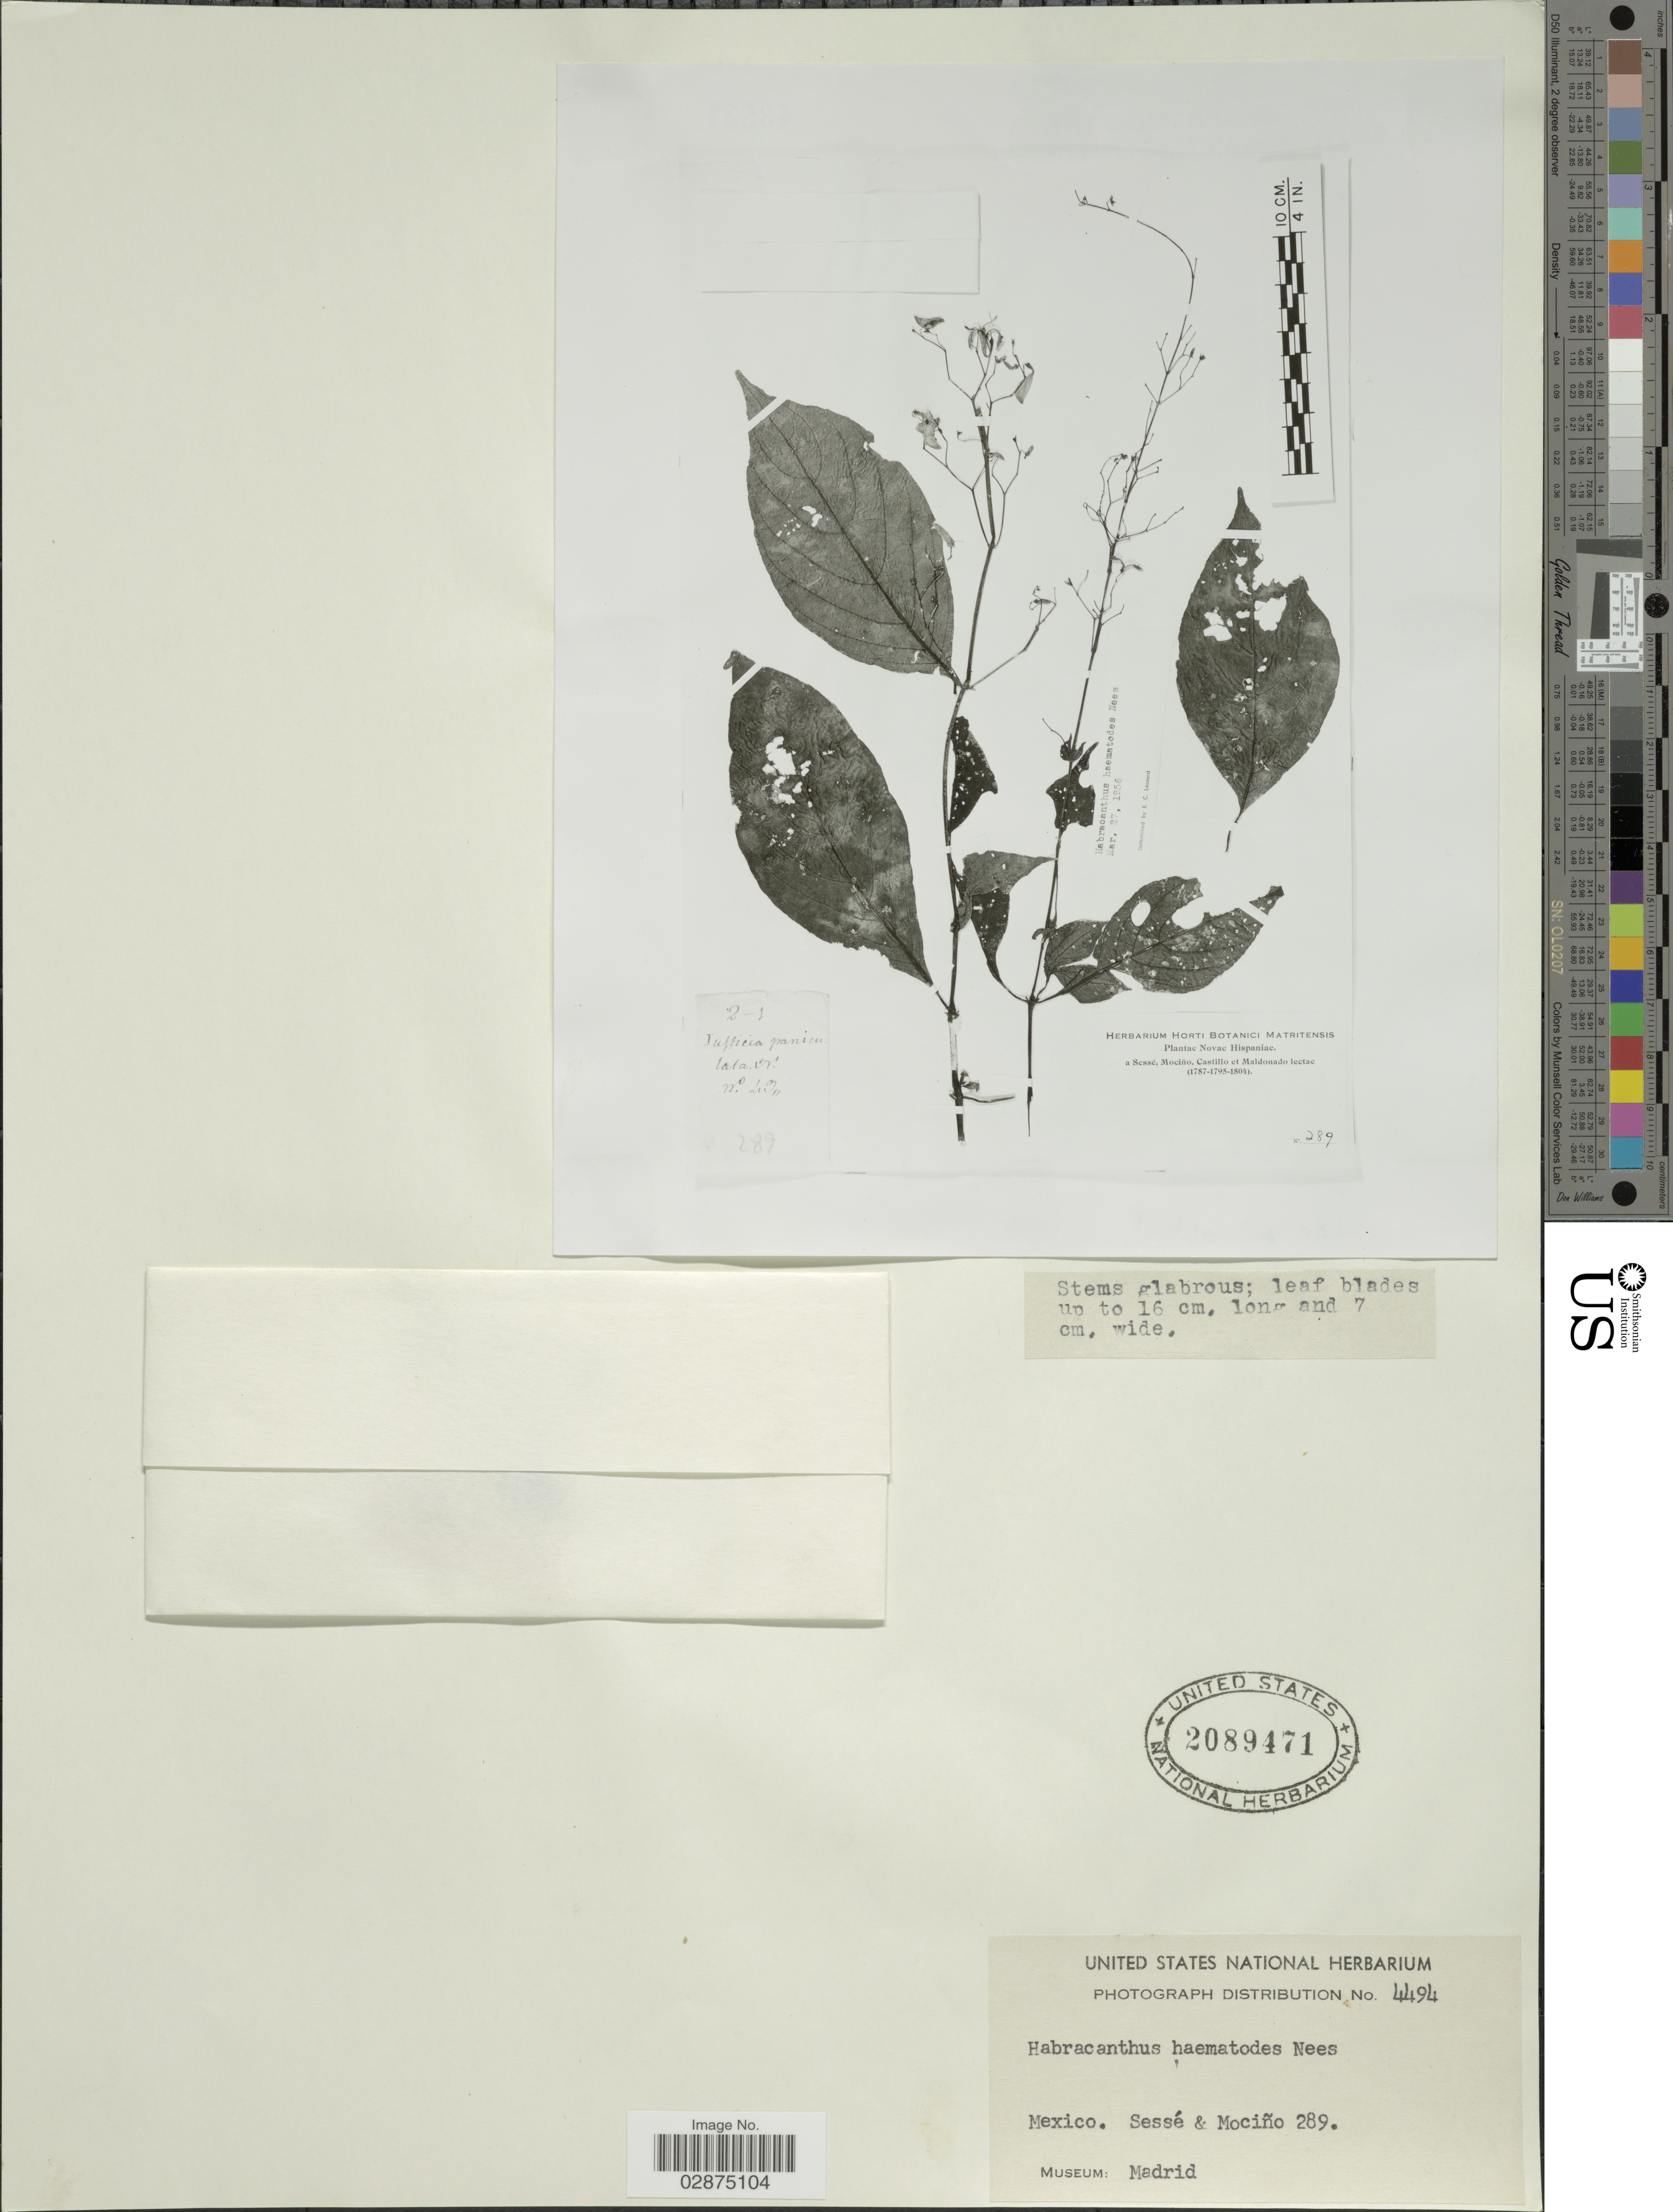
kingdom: Plantae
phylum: Tracheophyta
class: Magnoliopsida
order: Lamiales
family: Acanthaceae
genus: Stenostephanus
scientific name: Stenostephanus haematodes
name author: (Schltdl.) T.F. Daniel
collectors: Sessé, -- & Mociño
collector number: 289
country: Mexico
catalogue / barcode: US 2089471